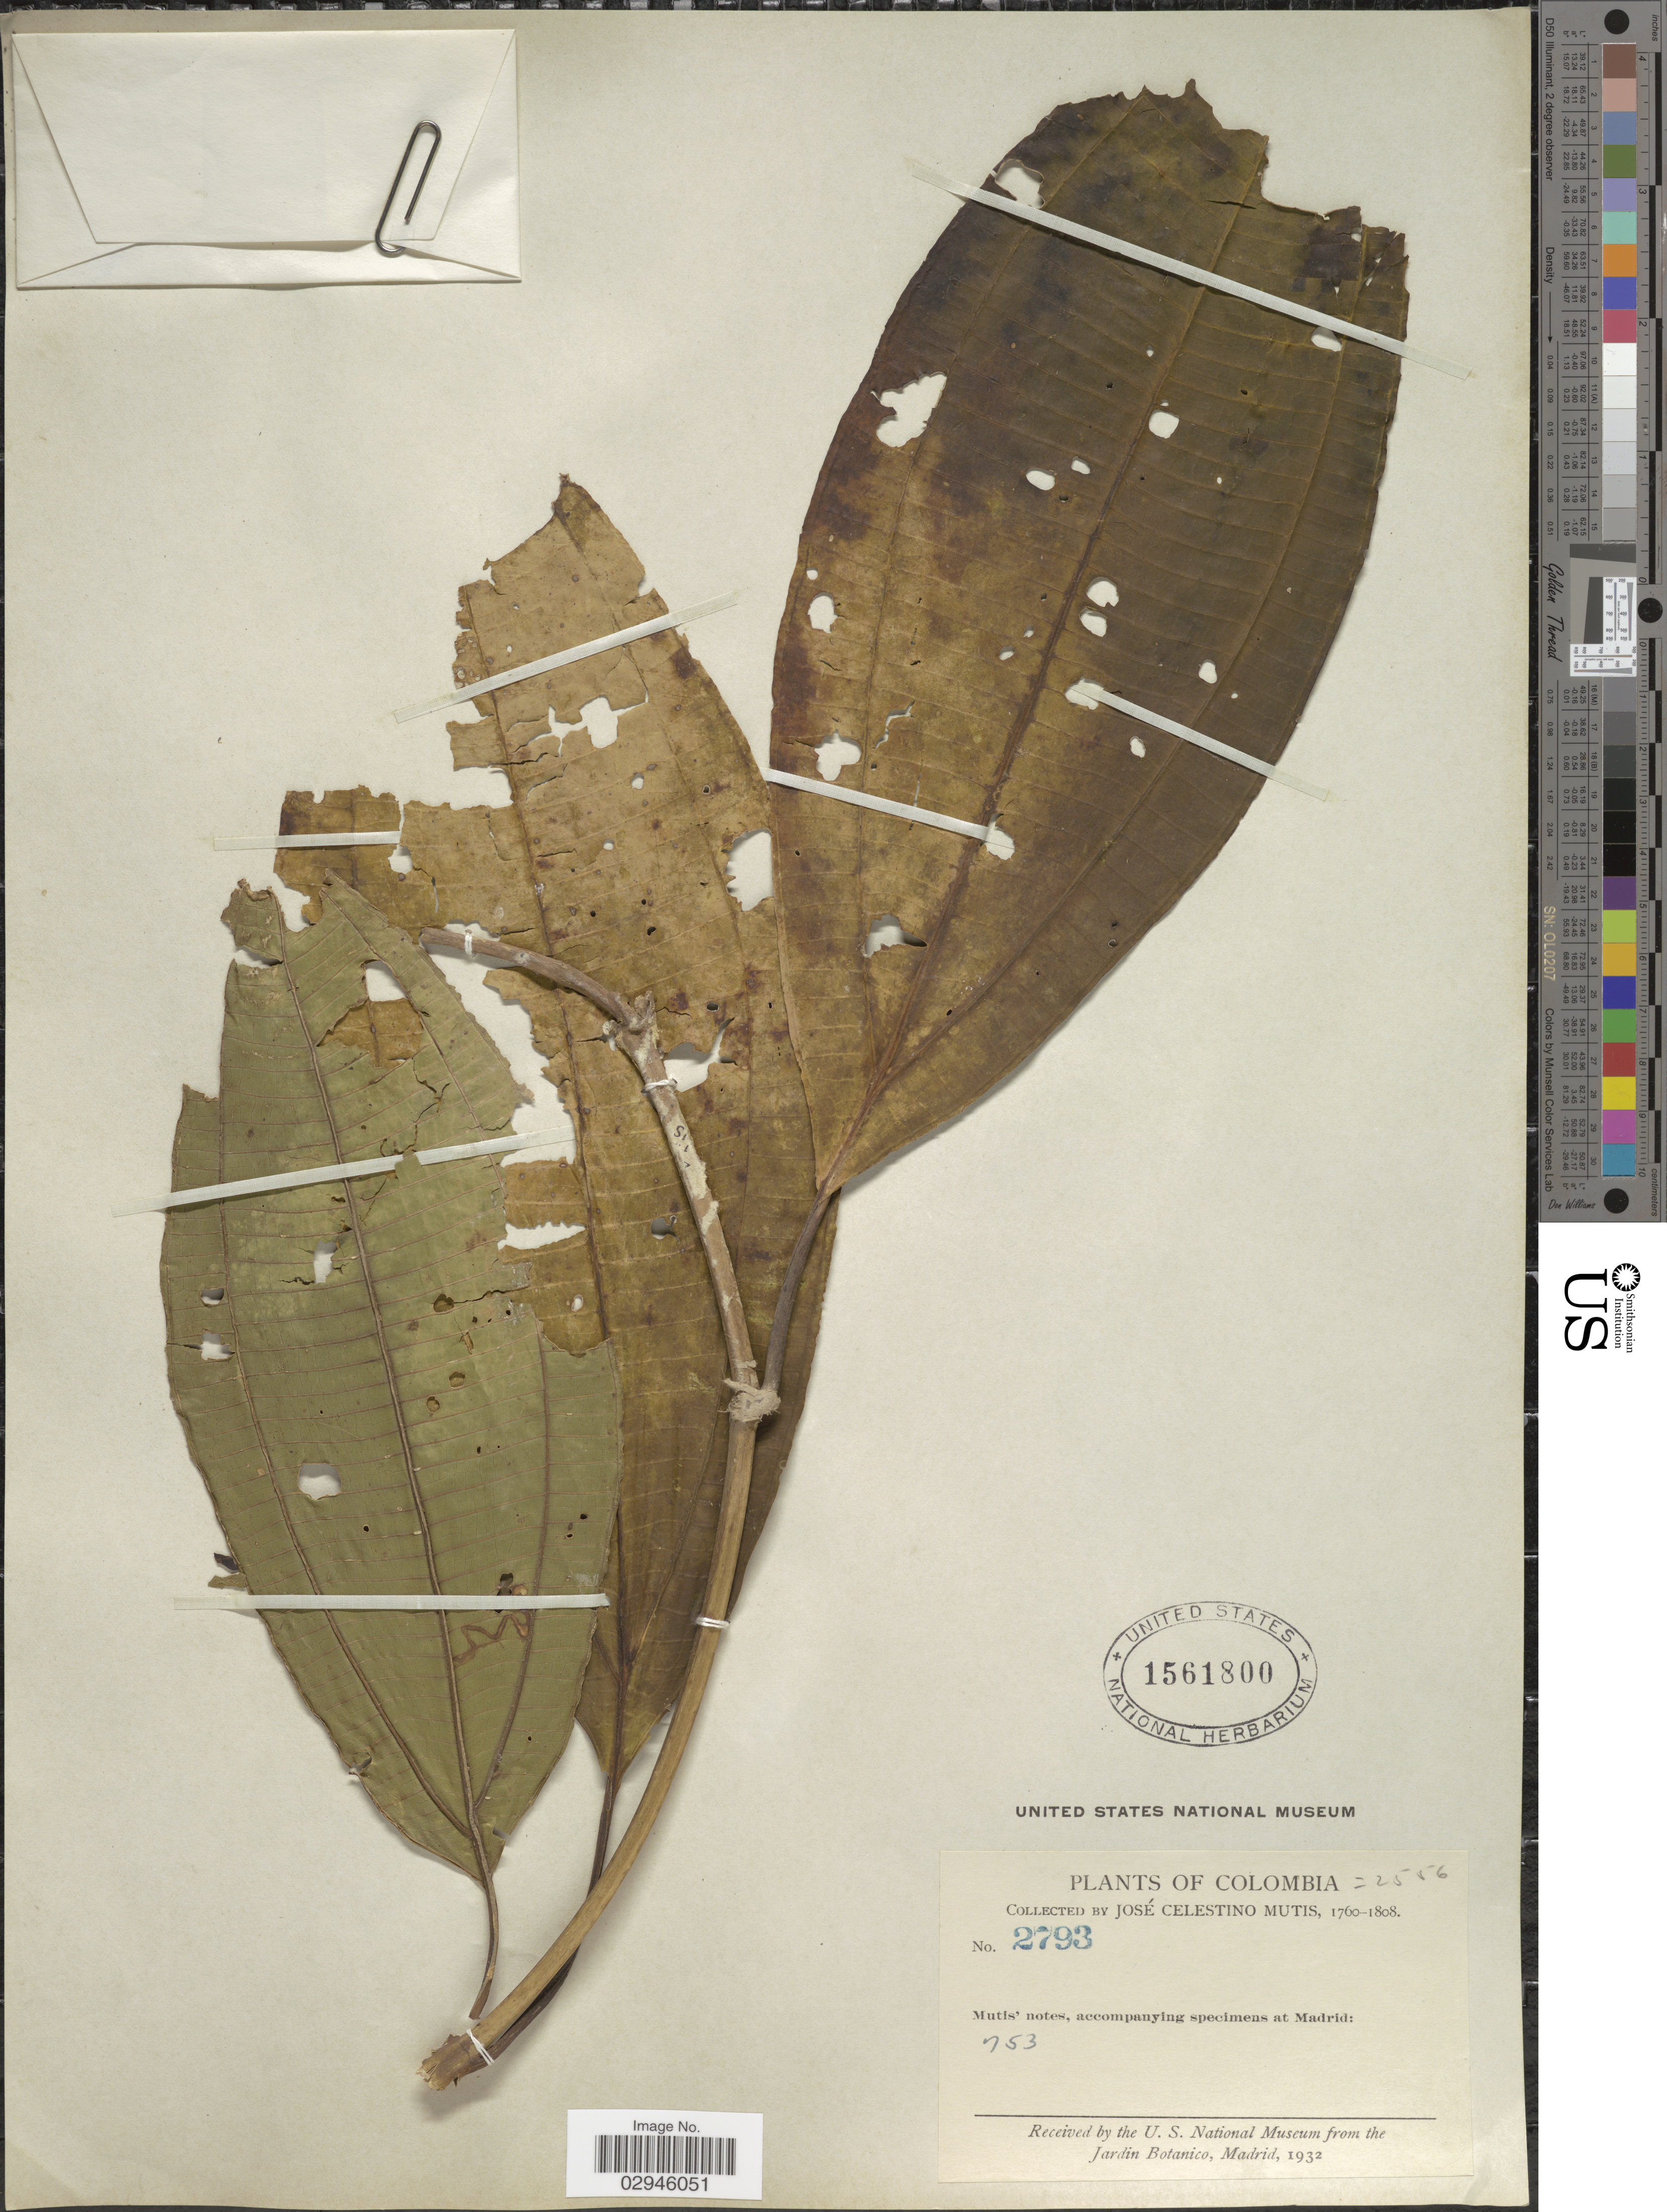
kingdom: Plantae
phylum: Tracheophyta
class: Magnoliopsida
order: Myrtales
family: Melastomataceae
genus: Miconia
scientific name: Miconia coronata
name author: (Bonpl.) DC.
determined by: Posada- Herrera, F. M.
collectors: J. C. B. Mutis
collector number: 2793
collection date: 1760/1808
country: Colombia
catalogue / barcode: US 1561800